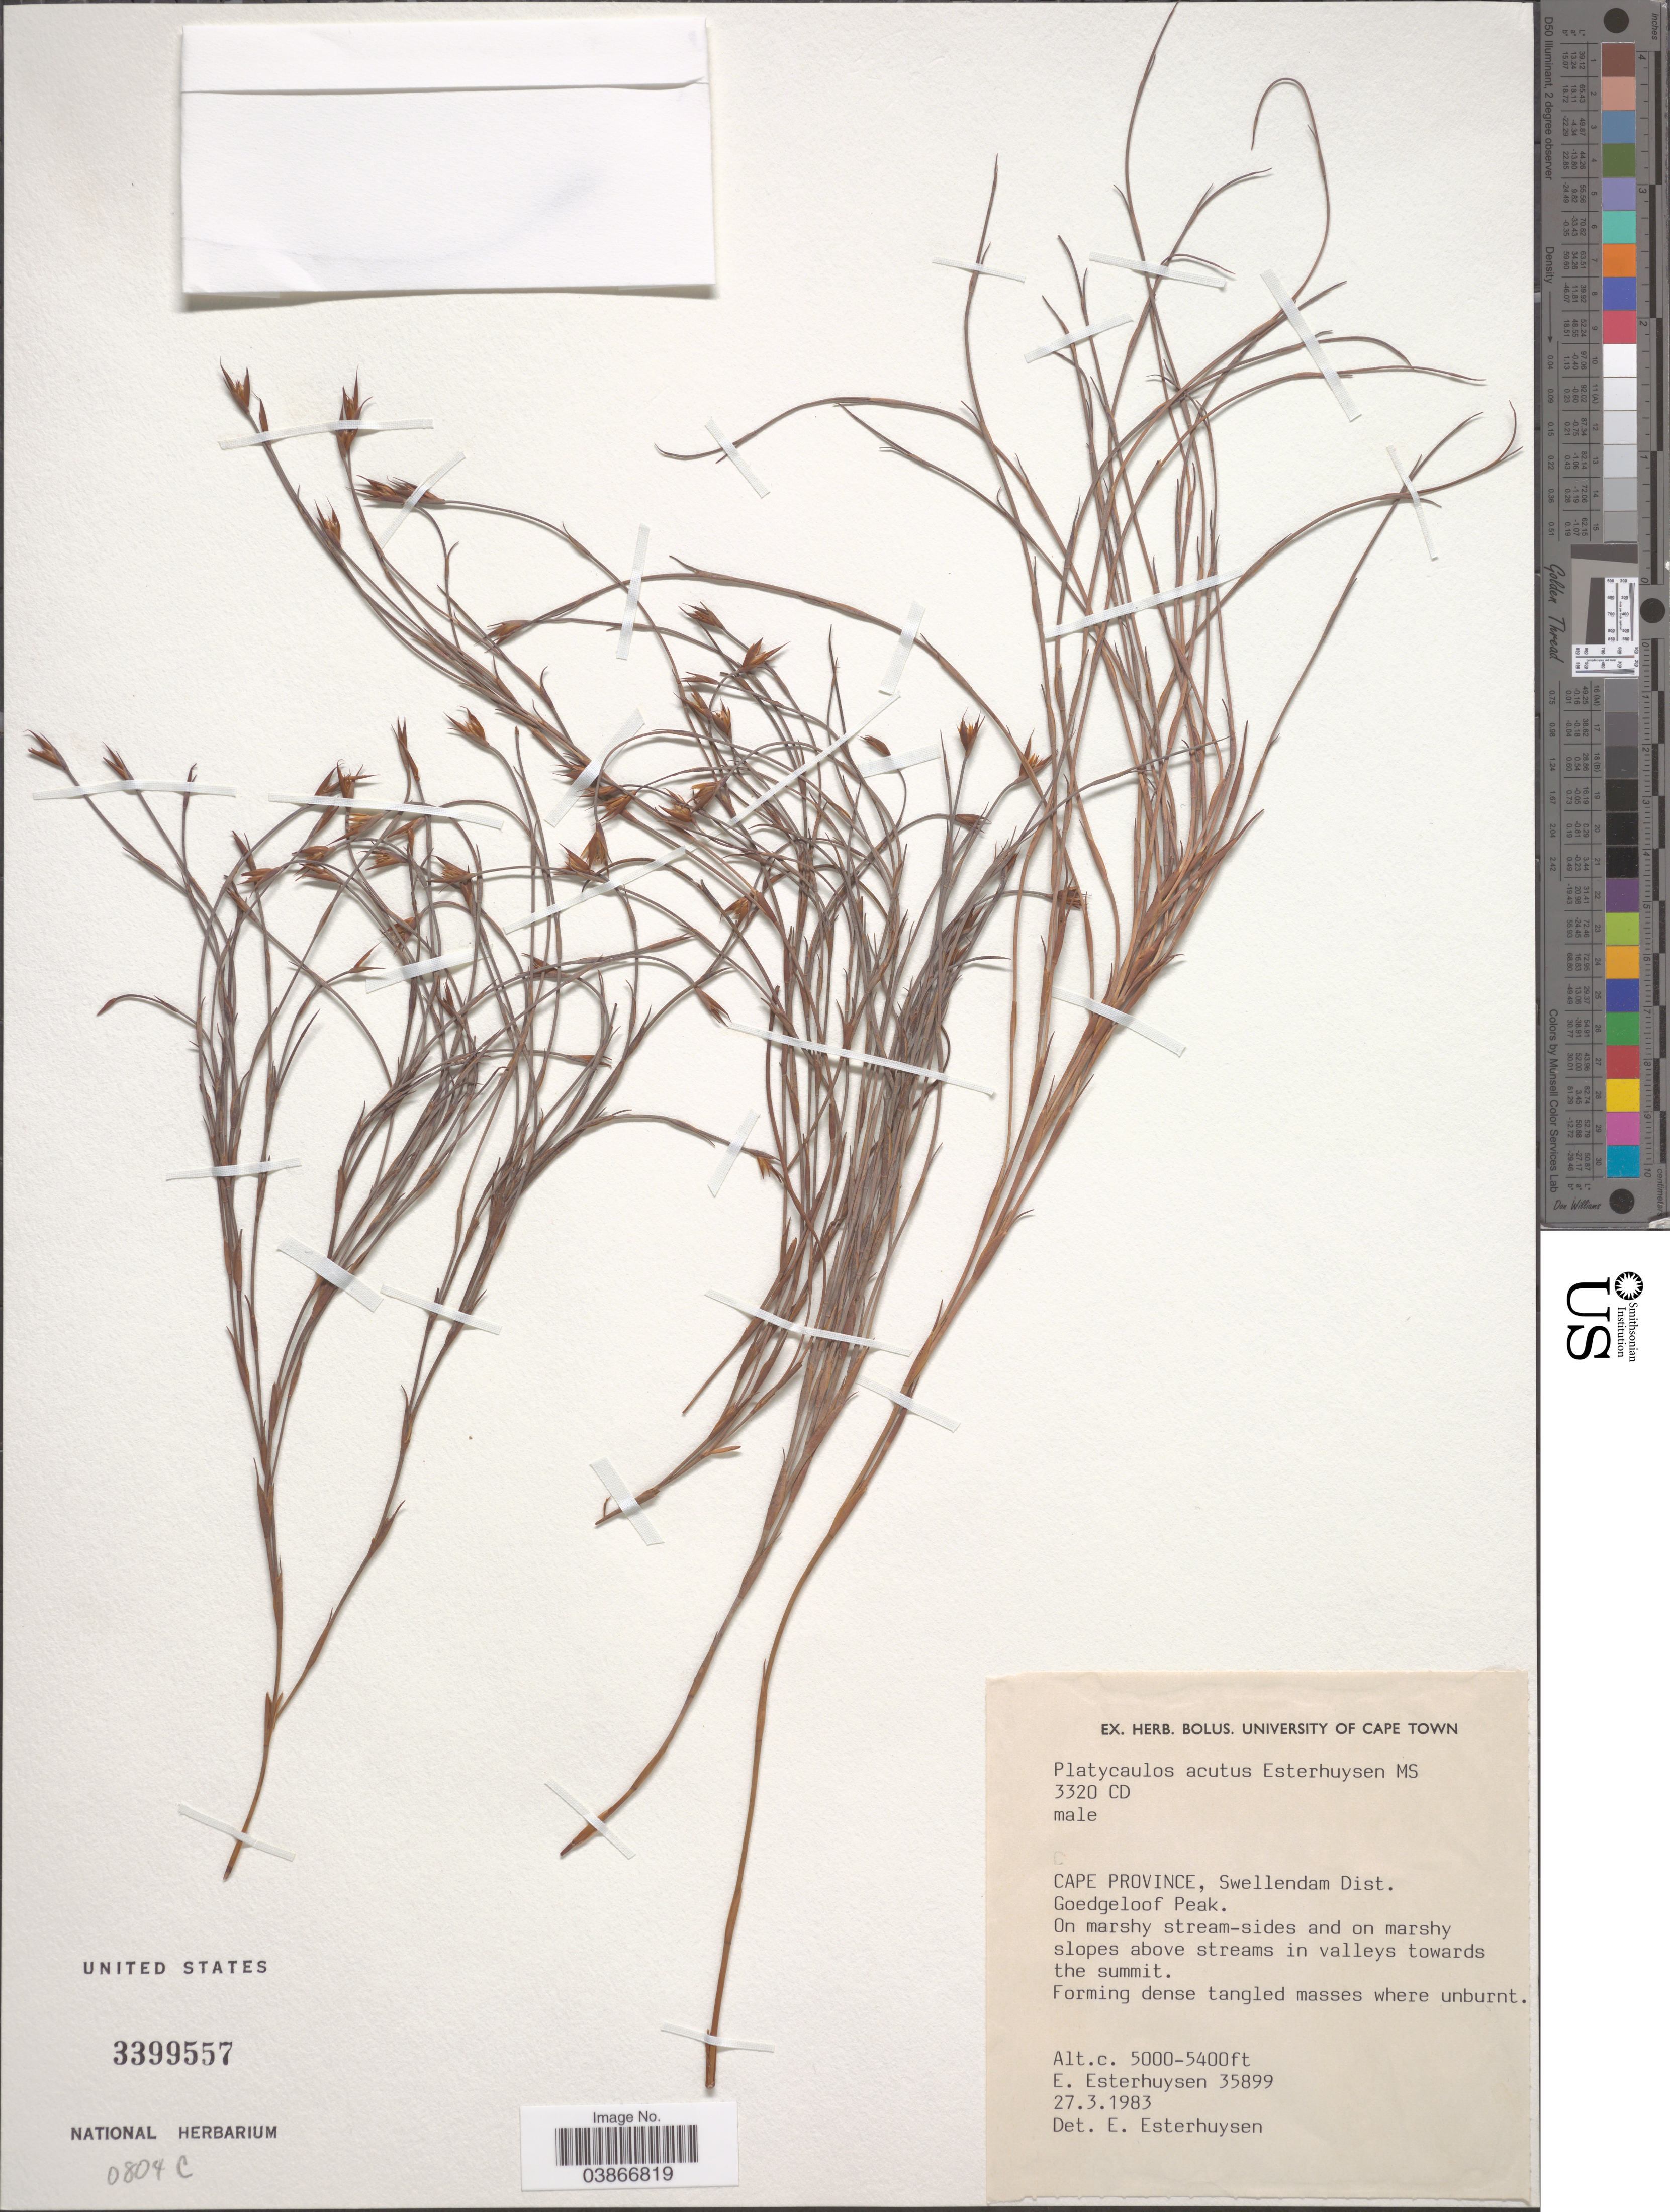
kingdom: Plantae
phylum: Tracheophyta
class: Liliopsida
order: Poales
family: Restionaceae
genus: Platycaulos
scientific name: Platycaulos acutus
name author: Esterh.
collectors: E. E. Esterhuysen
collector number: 35899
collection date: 1983-03-27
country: South Africa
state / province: Western Cape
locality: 3320 CD. Swellendam Dist. Goedgeloof Peak.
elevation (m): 1524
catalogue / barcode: US 3399557